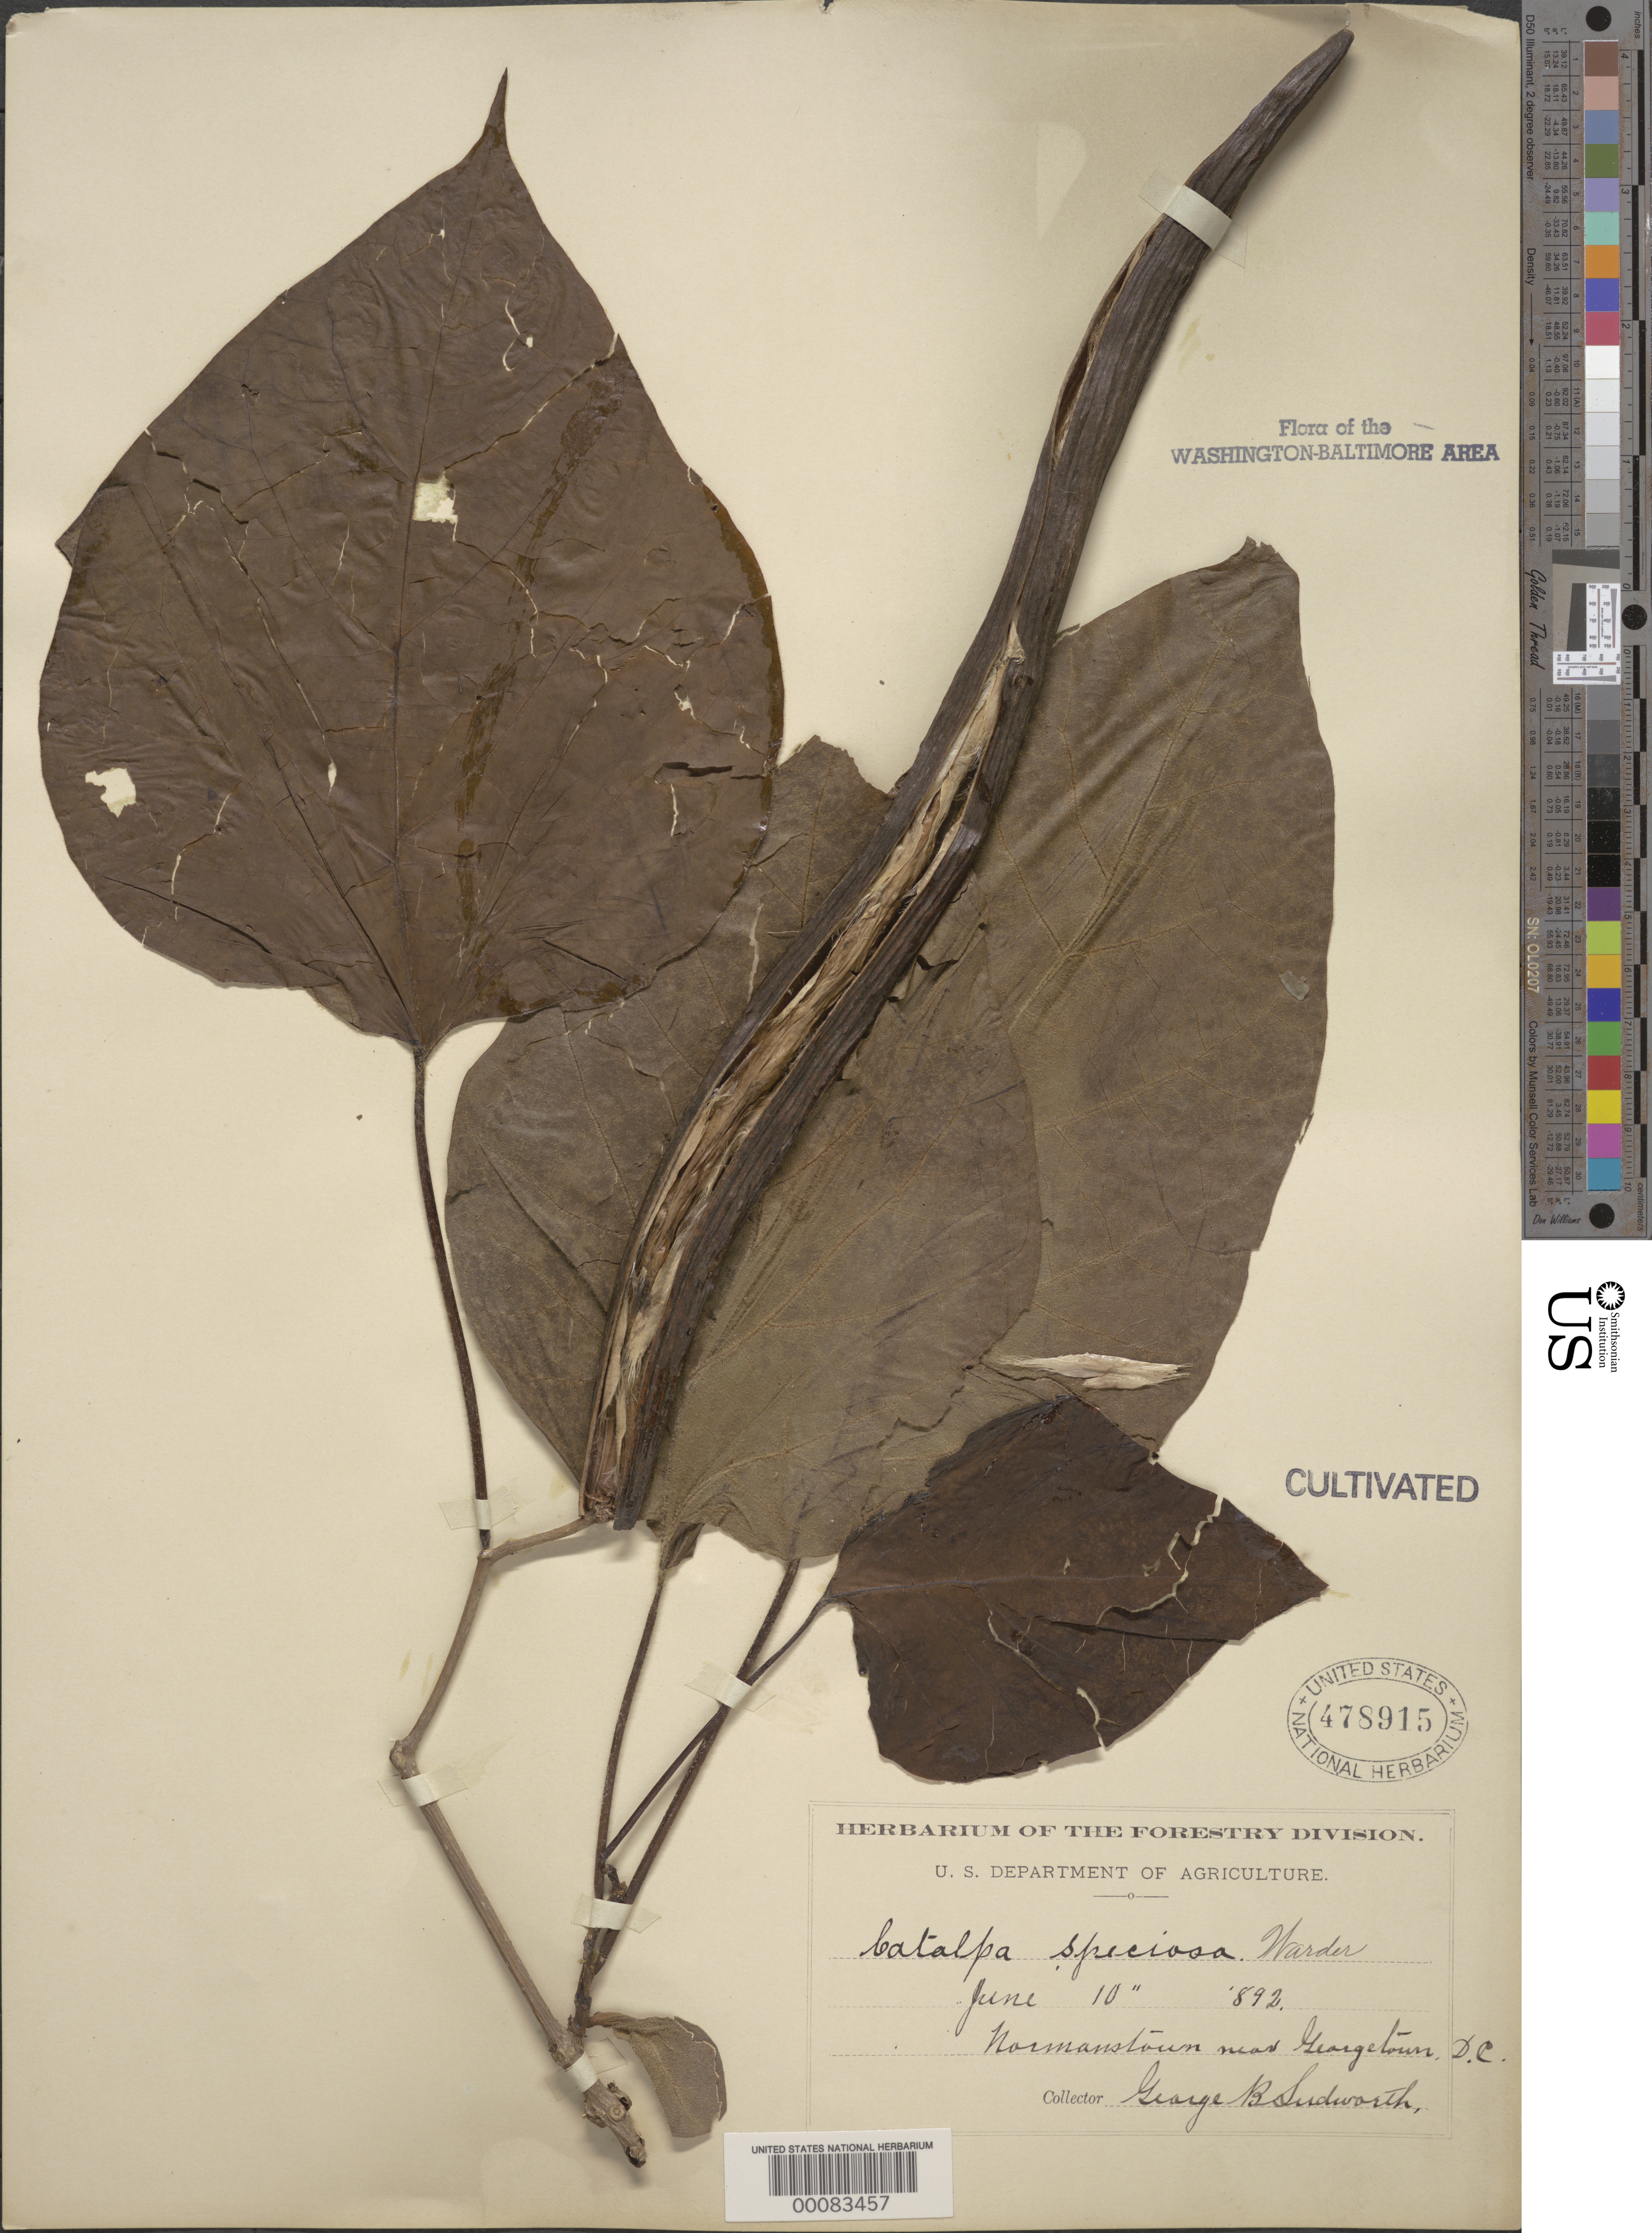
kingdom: Plantae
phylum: Tracheophyta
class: Magnoliopsida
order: Lamiales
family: Bignoniaceae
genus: Catalpa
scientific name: Catalpa speciosa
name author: (Warder) Warder ex Engelm.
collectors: G. B. Sudworth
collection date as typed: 10 Jun 1892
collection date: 1892-06-10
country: United States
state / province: District of Columbia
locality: Normanstown near Georgetown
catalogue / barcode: US 478915